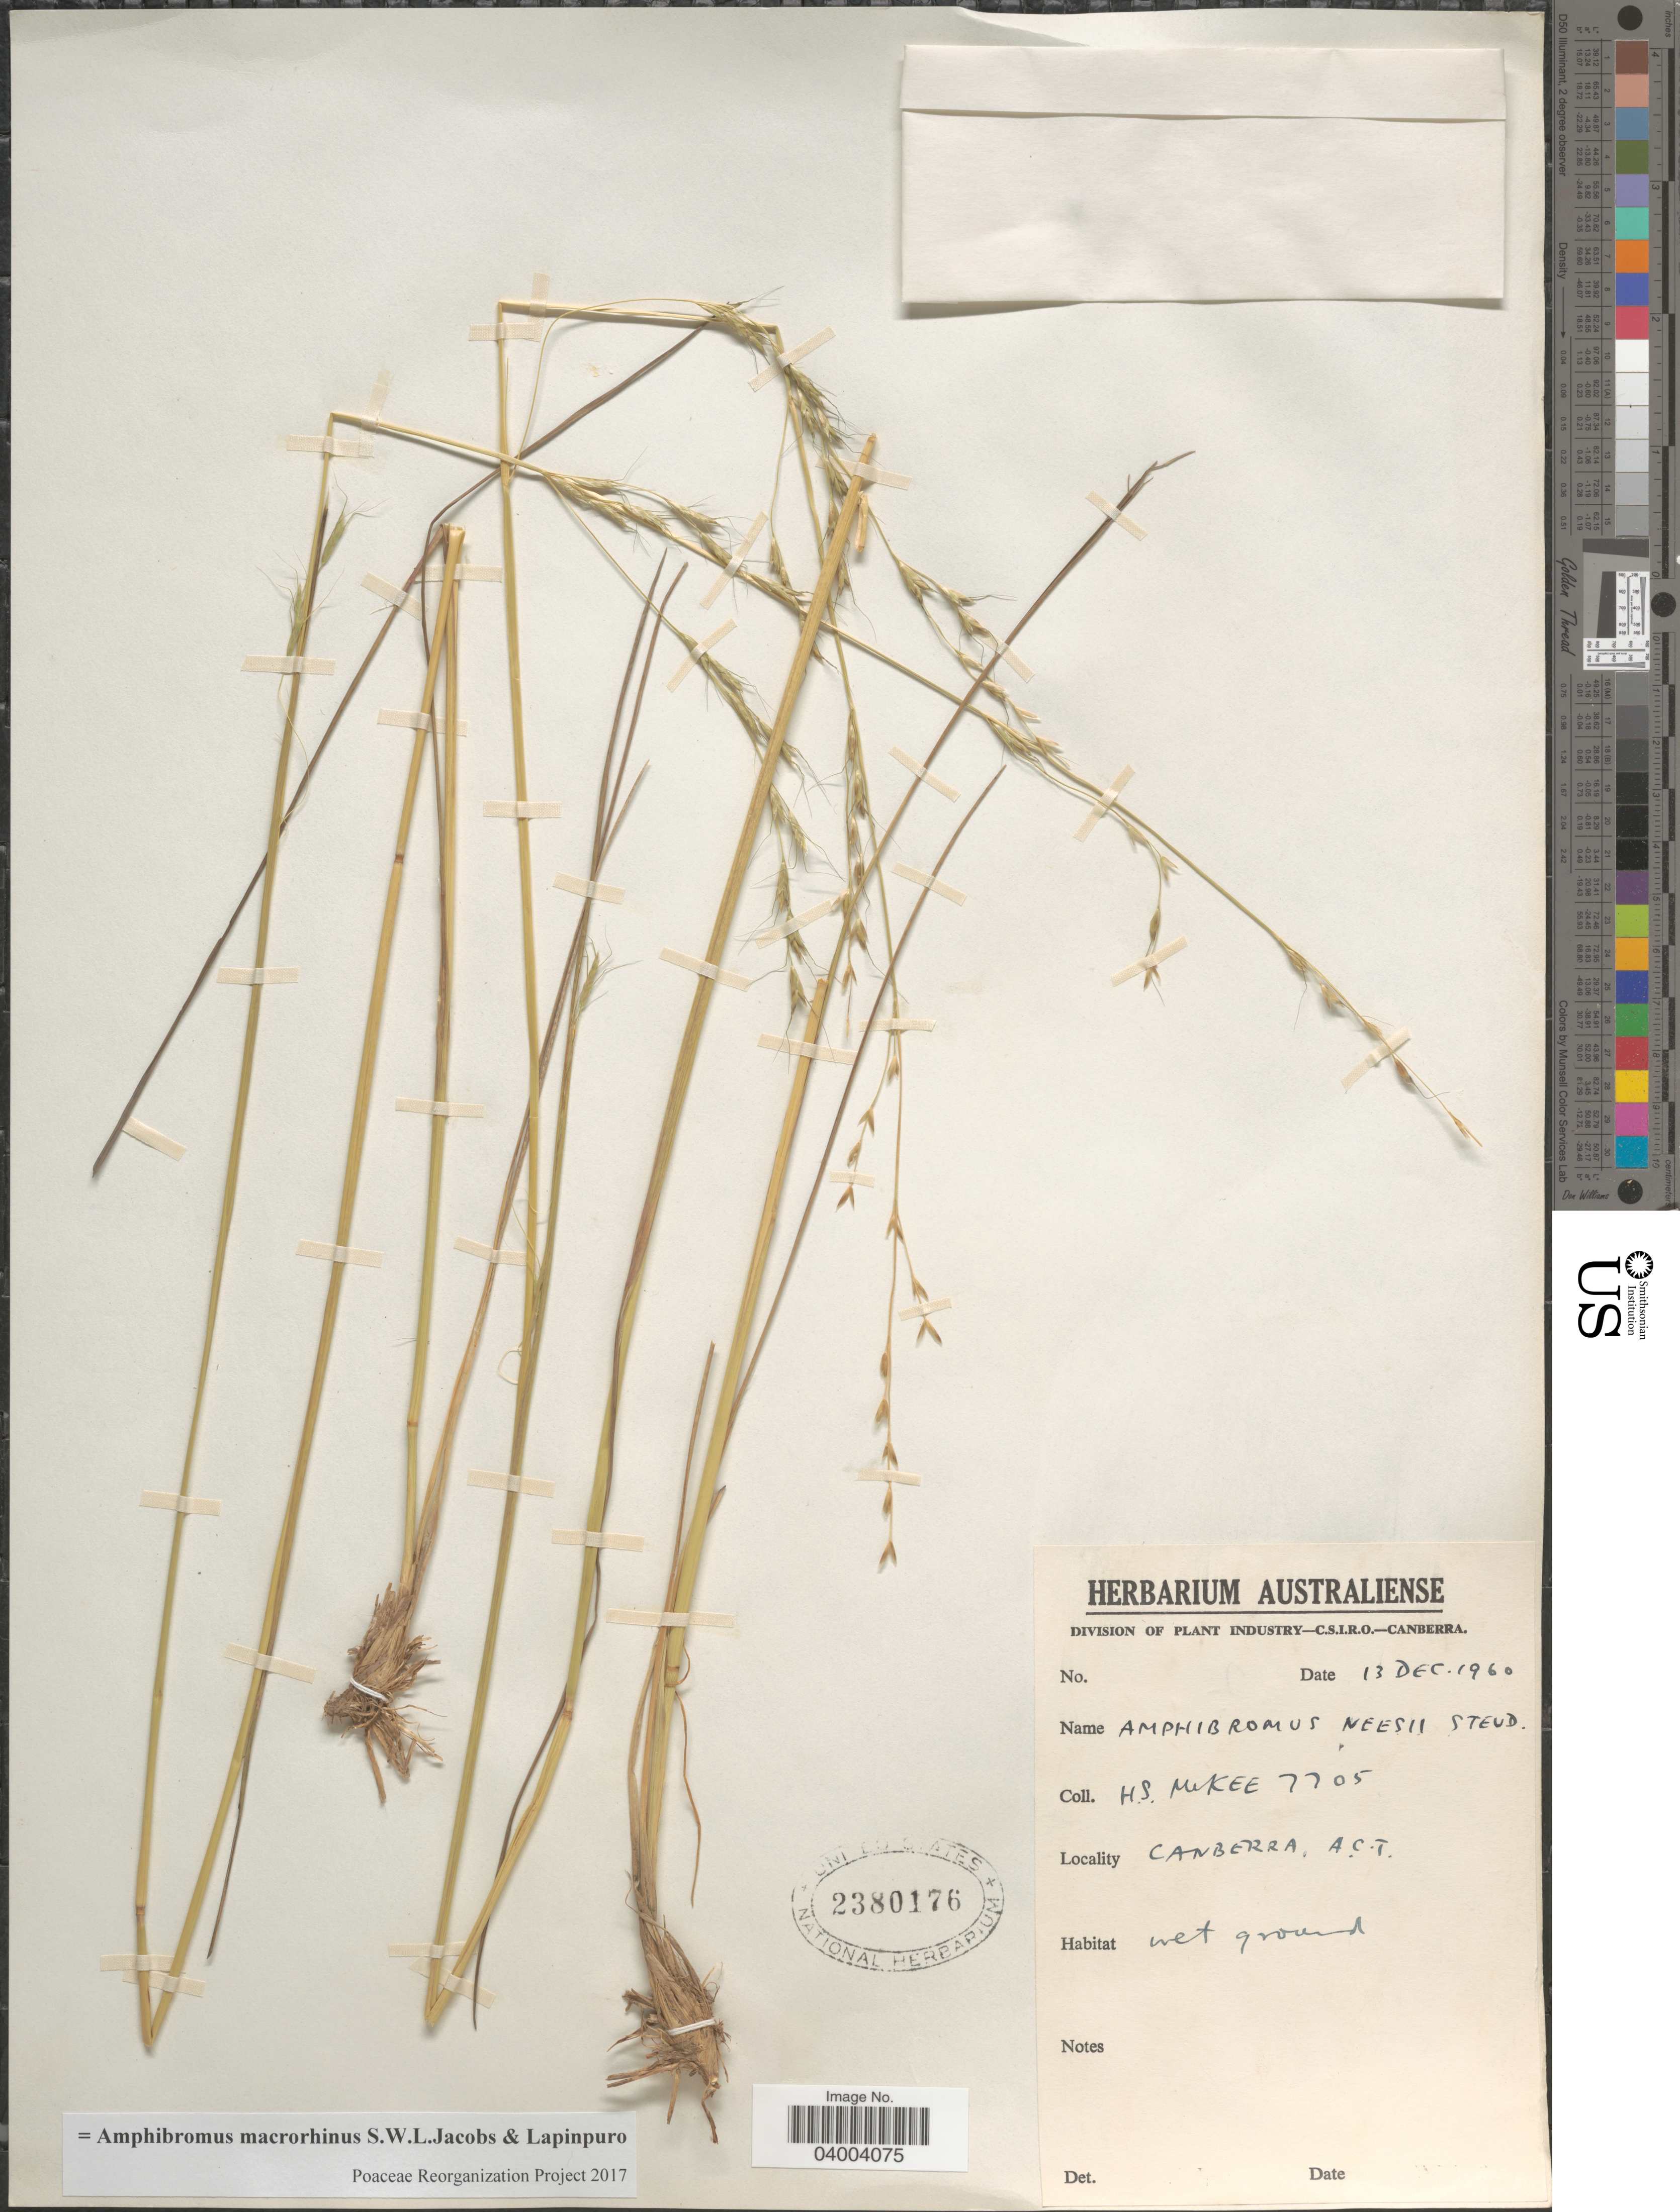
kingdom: Plantae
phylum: Tracheophyta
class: Liliopsida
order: Poales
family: Poaceae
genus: Amphibromus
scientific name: Amphibromus macrorhinus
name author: S.W.L. Jacobs & Lapinpuro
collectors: H. S. McKee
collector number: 7705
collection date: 1960-12-13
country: Australia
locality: Canberra, A.C.T.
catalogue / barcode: US 2380176